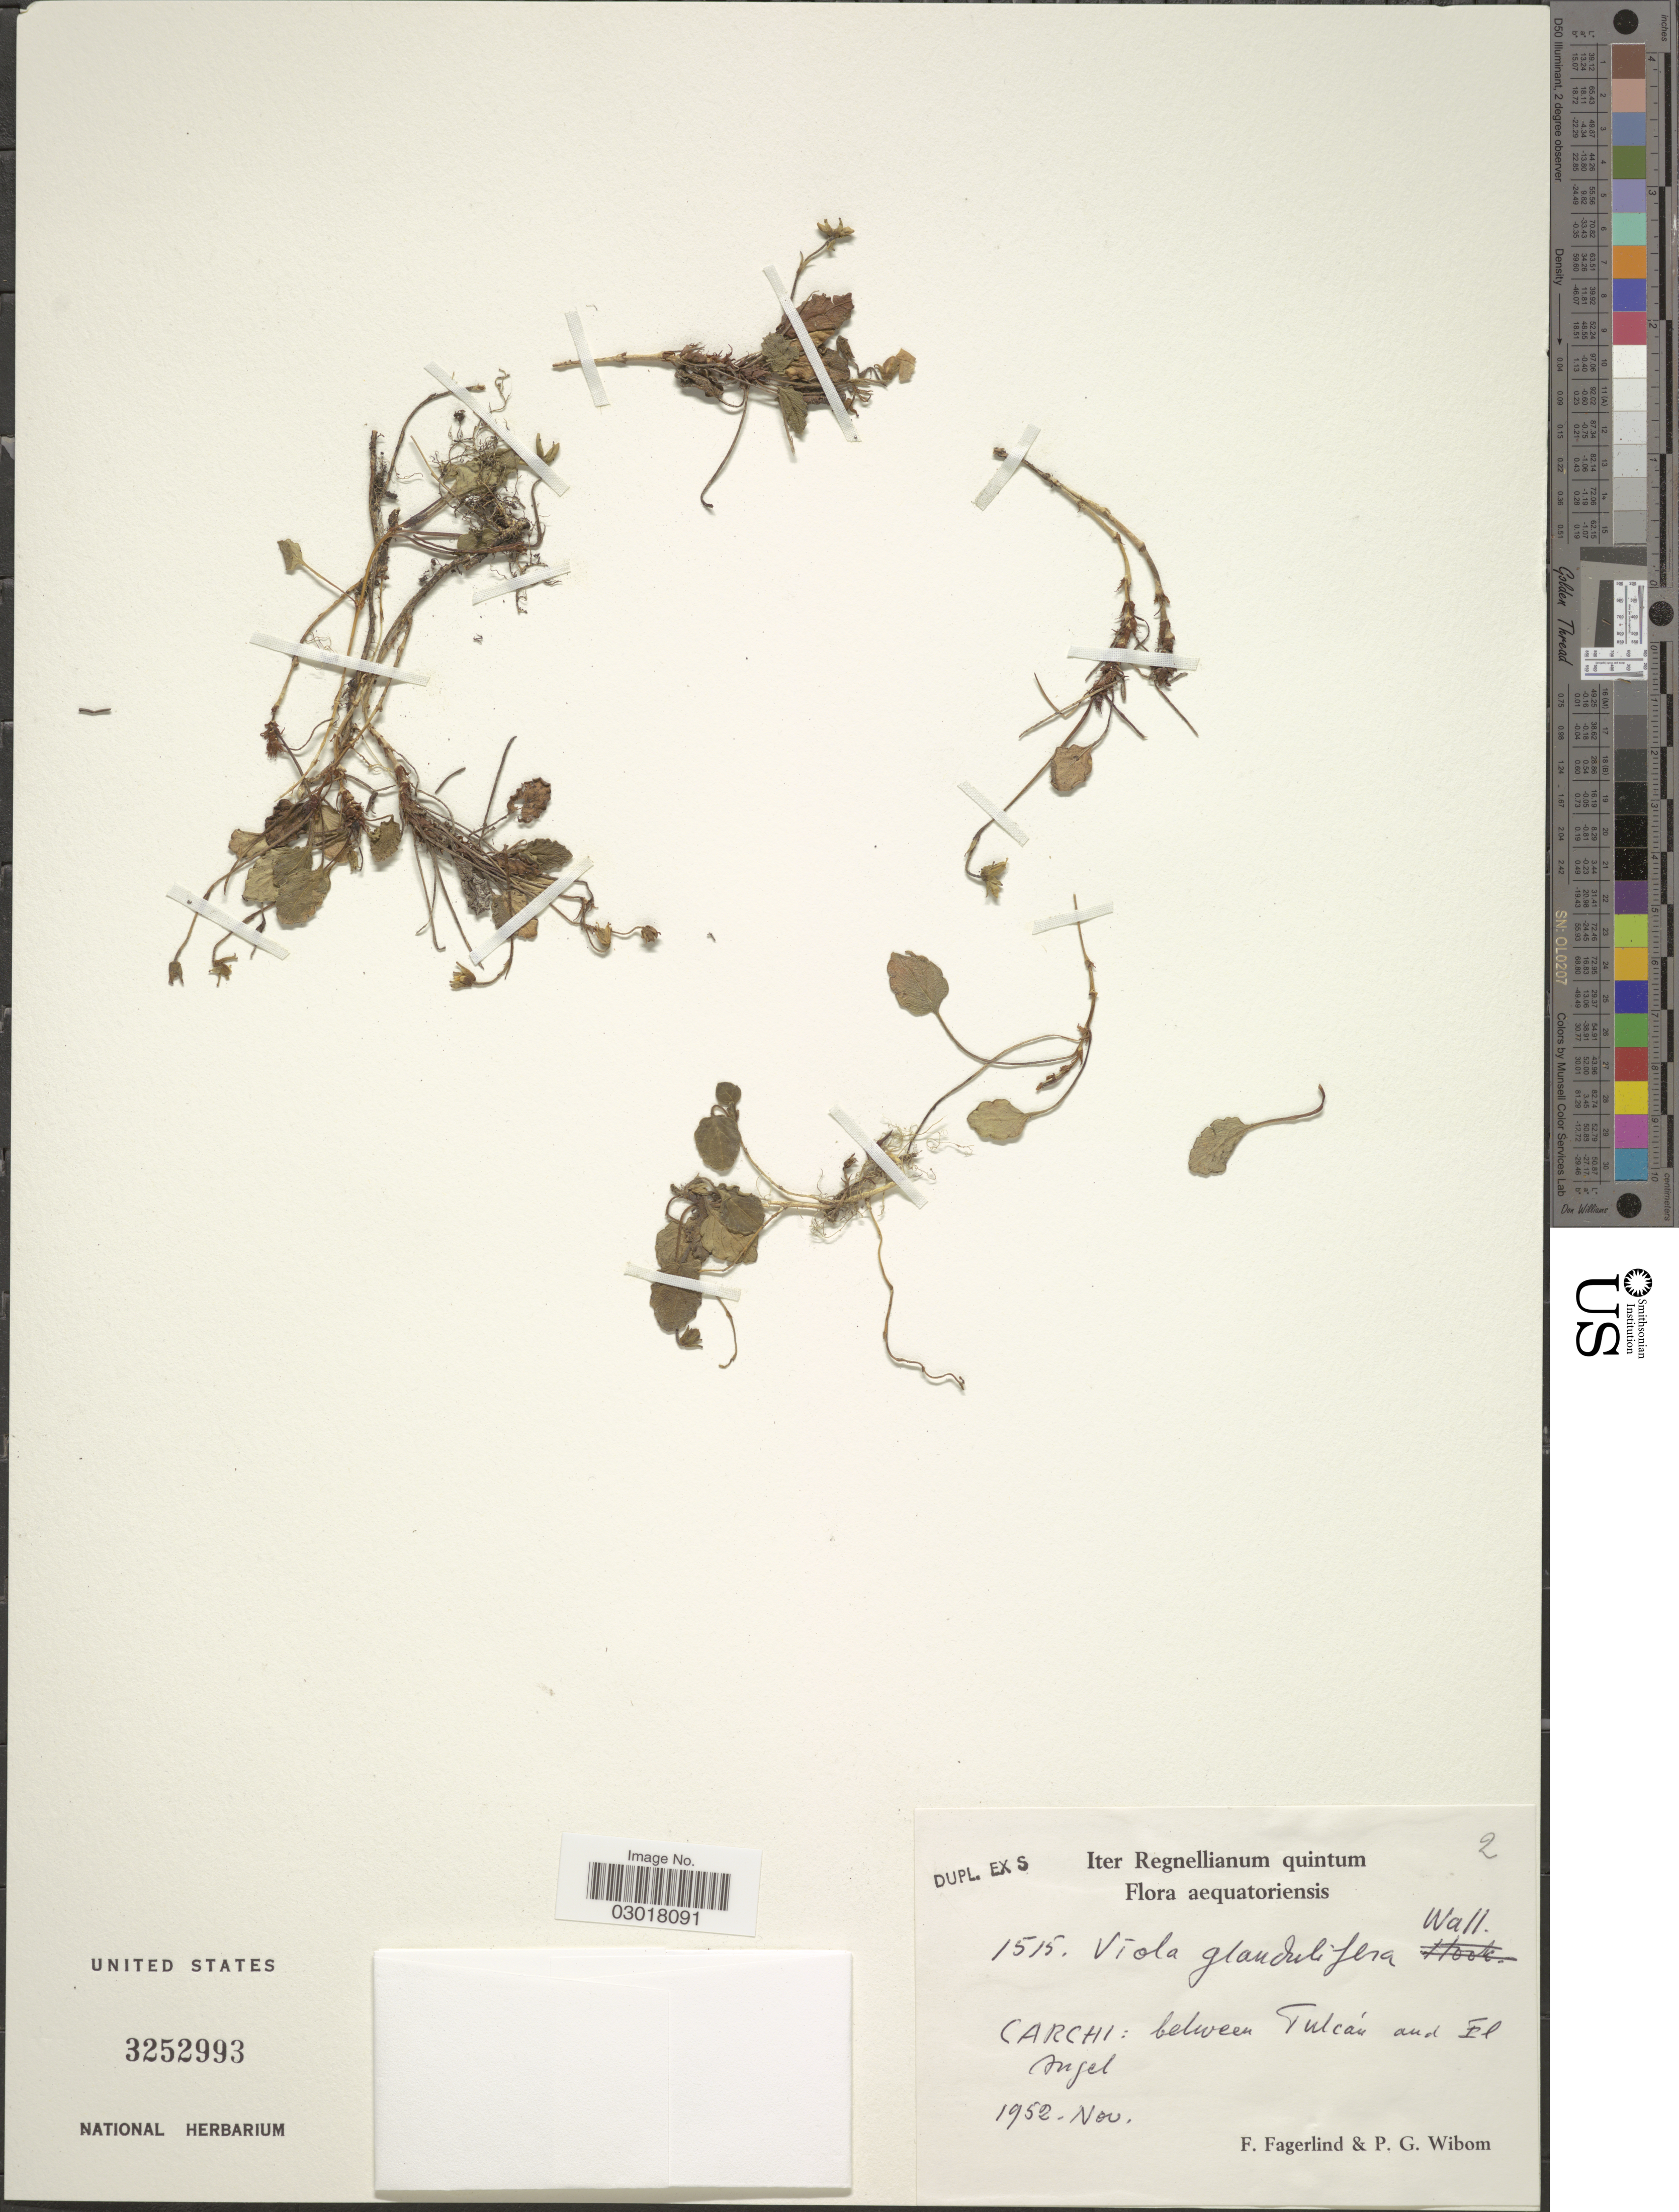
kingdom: Plantae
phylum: Tracheophyta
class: Magnoliopsida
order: Malpighiales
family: Violaceae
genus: Viola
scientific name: Viola glandulifera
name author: Wall.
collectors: F. Fagerlind & P. Wibom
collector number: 1515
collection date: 1952-11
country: Ecuador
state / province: Carchi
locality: Between Tulcán and El Angel.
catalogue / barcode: US 3252993